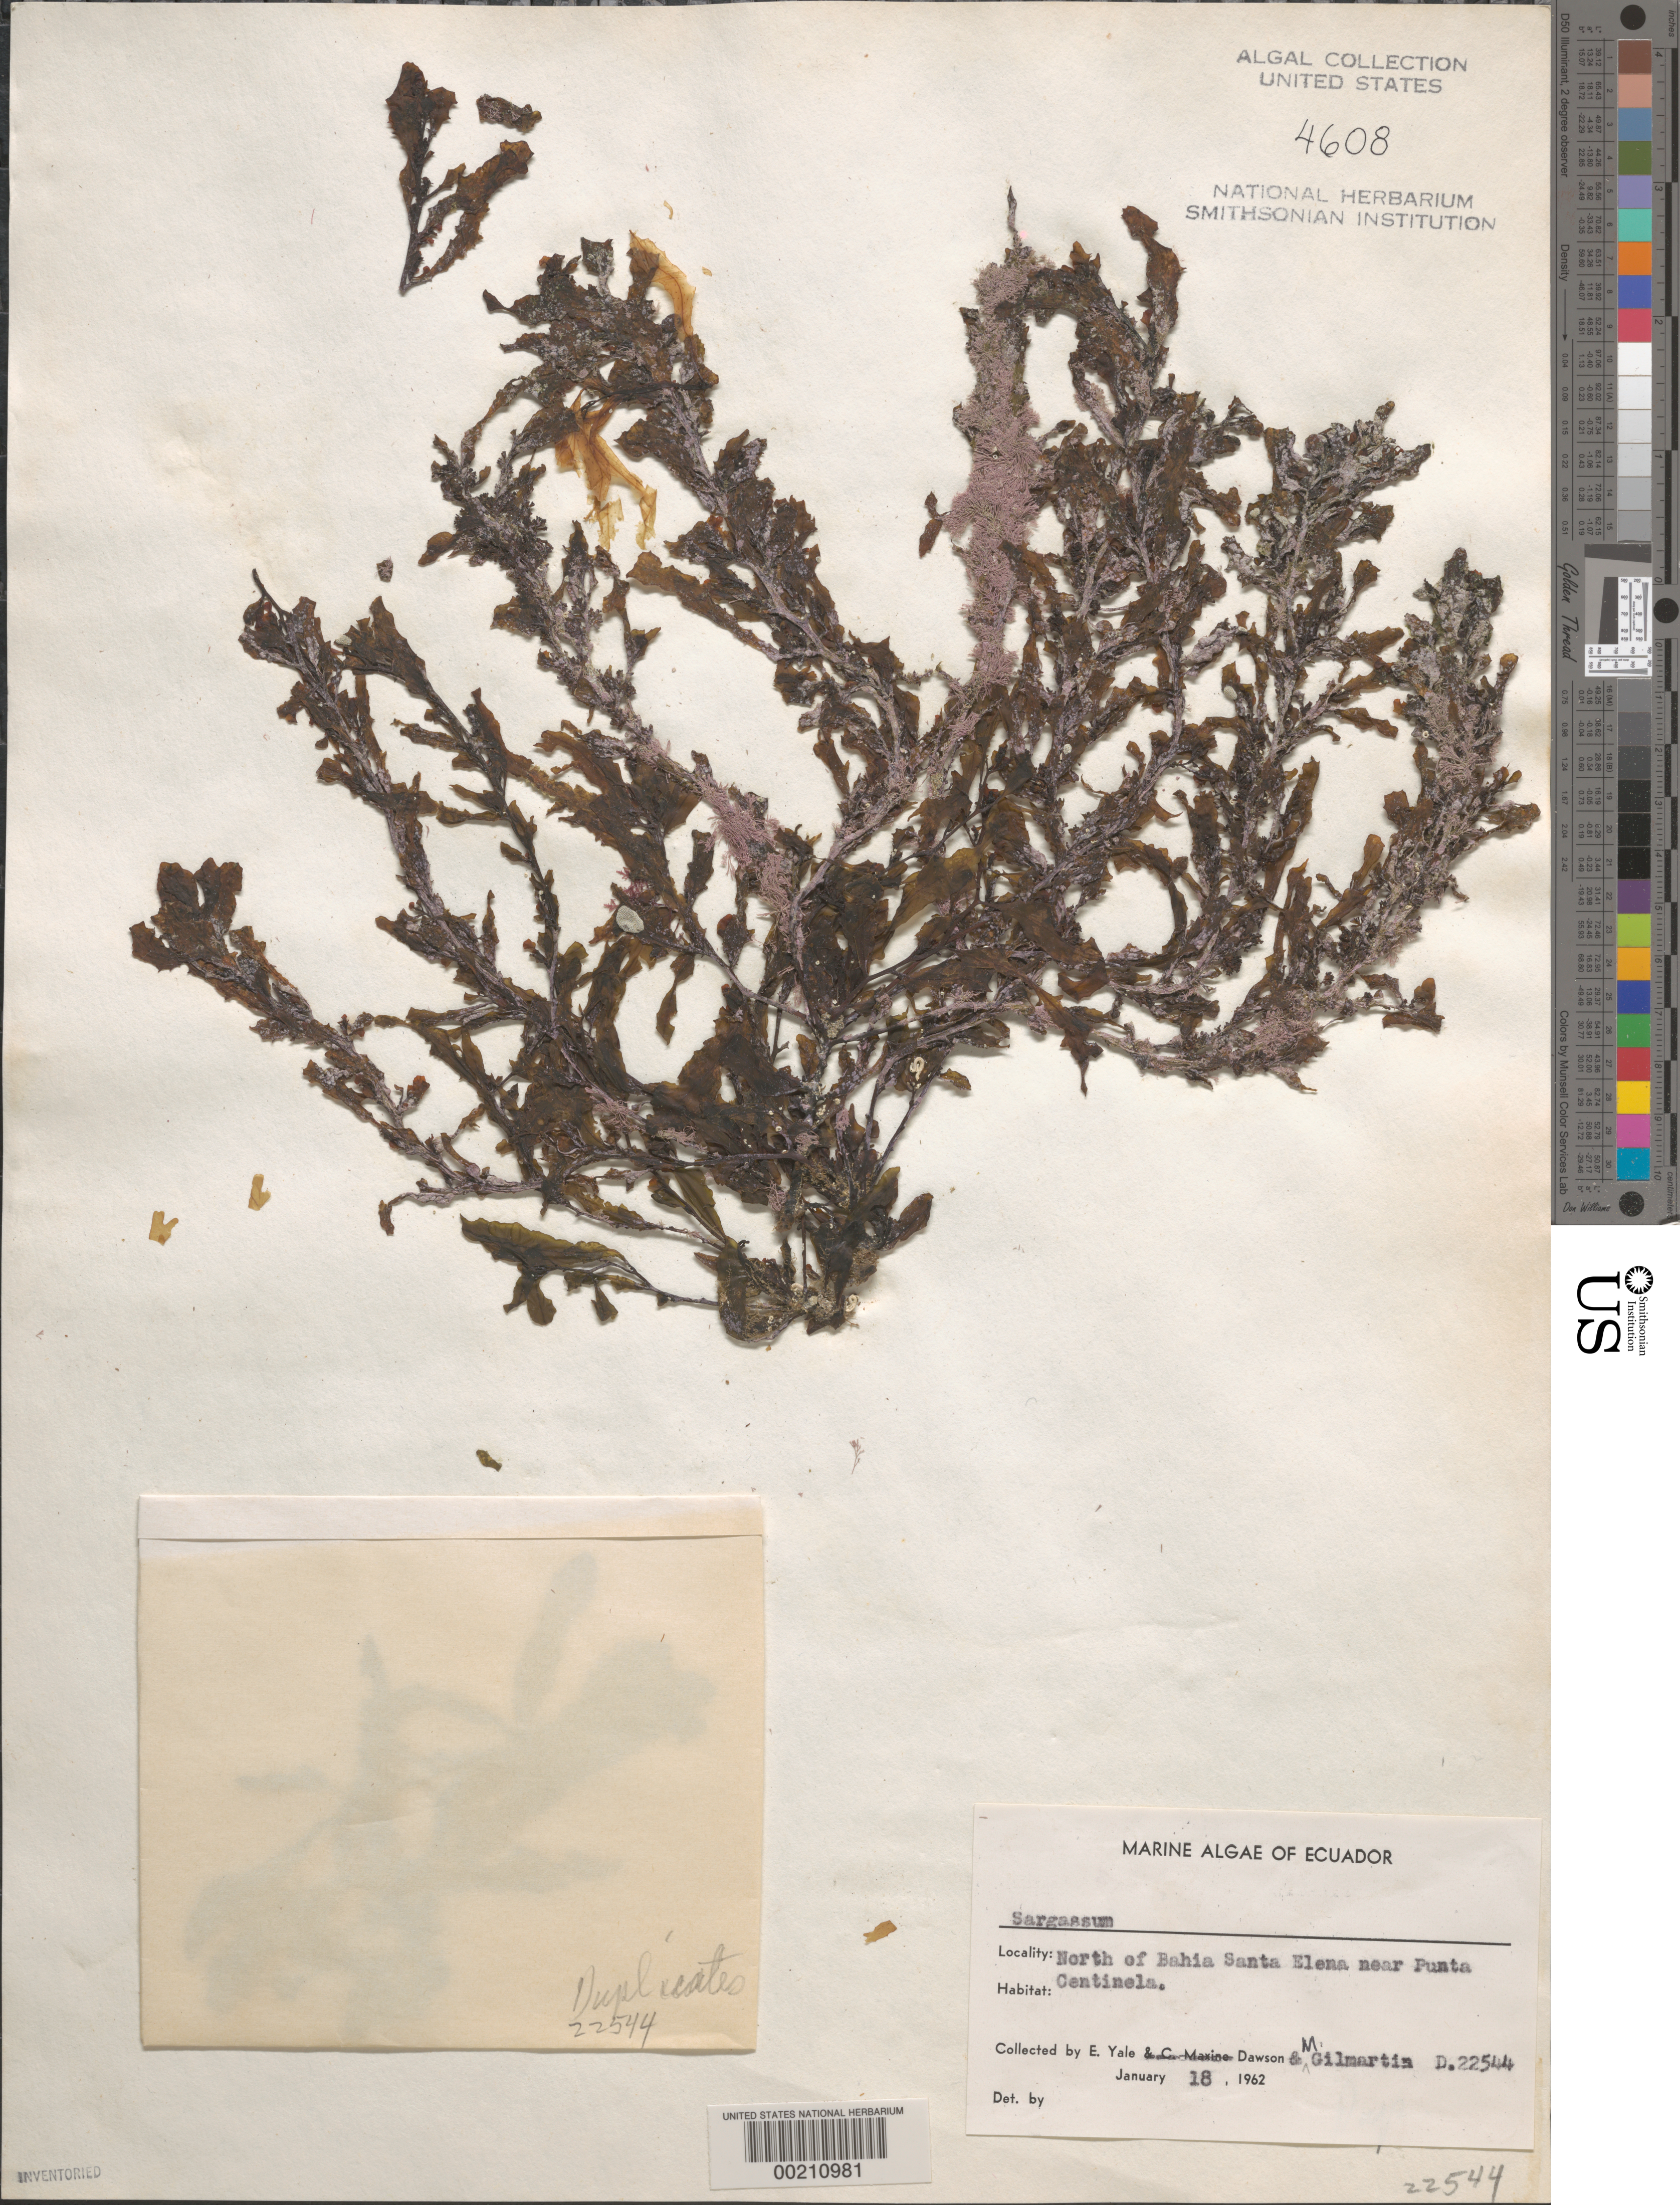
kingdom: Chromista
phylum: Ochrophyta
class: Phaeophyceae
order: Fucales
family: Sargassaceae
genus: Sargassum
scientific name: Sargassum sp.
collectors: E. Y. Dawson & M. Gilmartin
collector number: EYD 22544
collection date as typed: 18 Jan 1962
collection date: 1962-01-18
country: Ecuador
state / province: Guayas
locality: North of Bahia Santa Elena near Punta Centinela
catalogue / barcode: US 4608